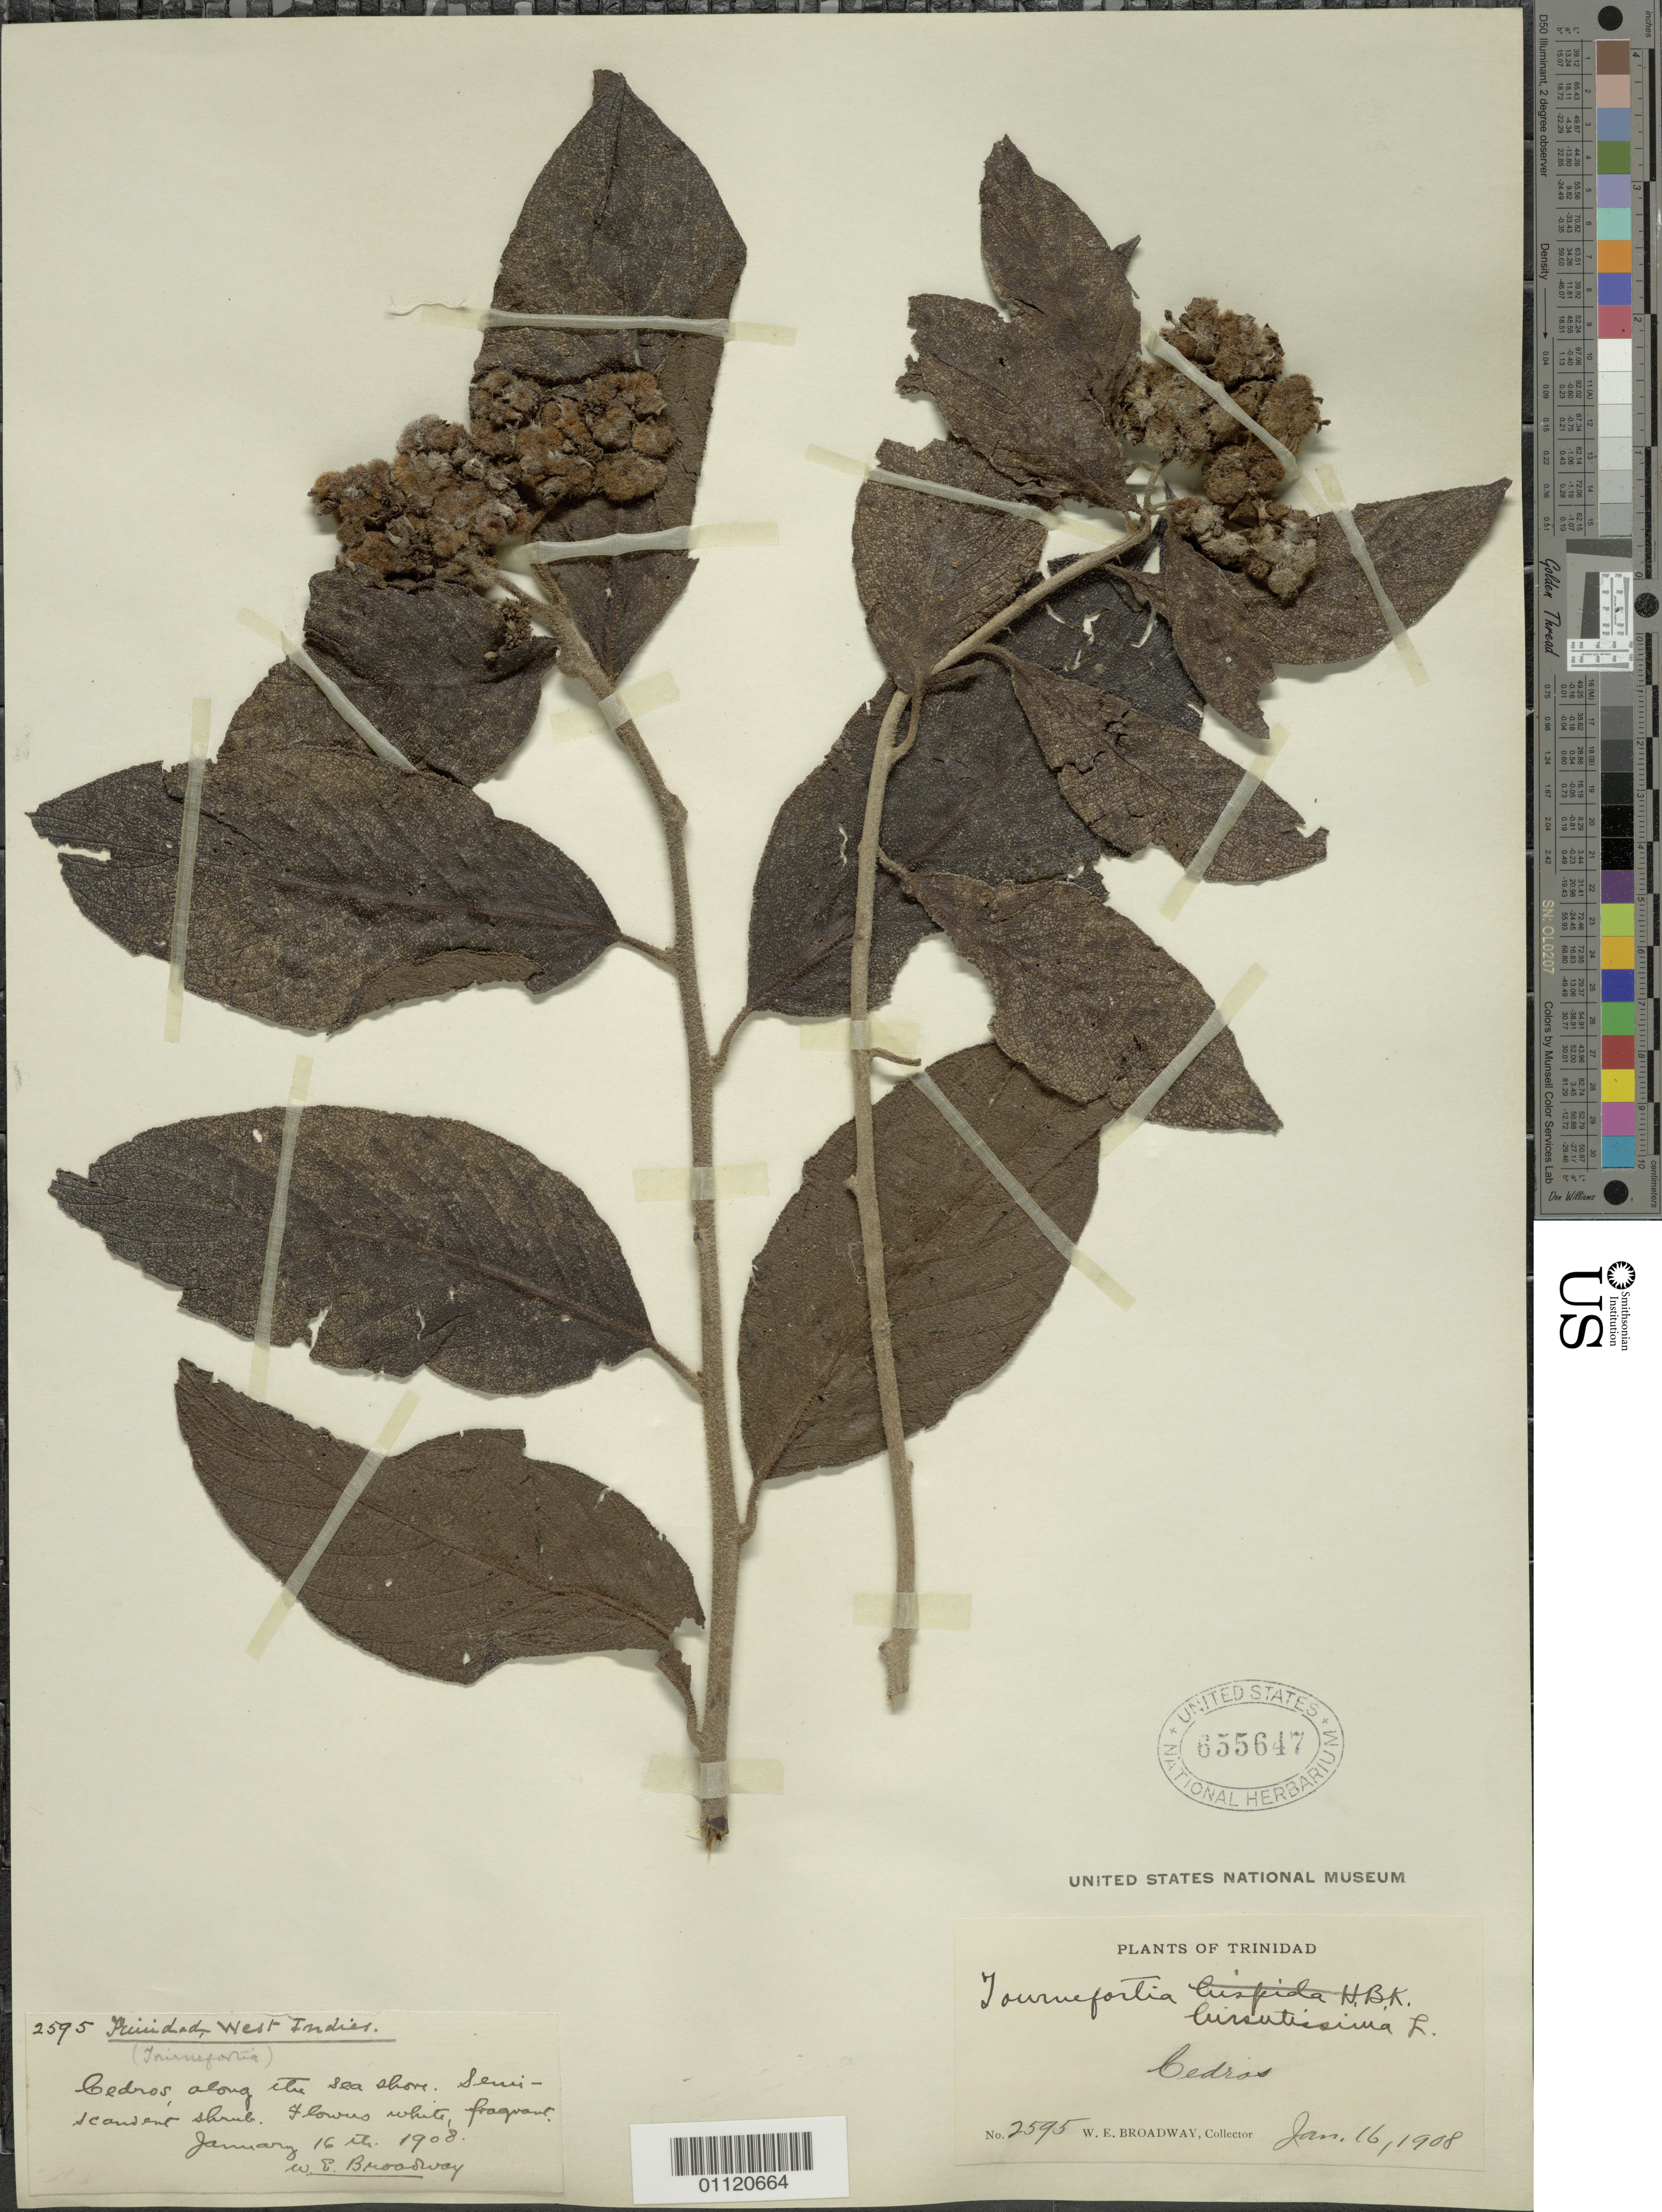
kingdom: Plantae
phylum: Tracheophyta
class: Magnoliopsida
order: Boraginales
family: Heliotropiaceae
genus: Tournefortia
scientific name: Tournefortia hirsutissima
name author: L.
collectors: W. E. Broadway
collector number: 2595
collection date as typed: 16 Jan 1908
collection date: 1908-01-16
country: Trinidad and Tobago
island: Trinidad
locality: Cedros, along the sea shore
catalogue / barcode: US 655647